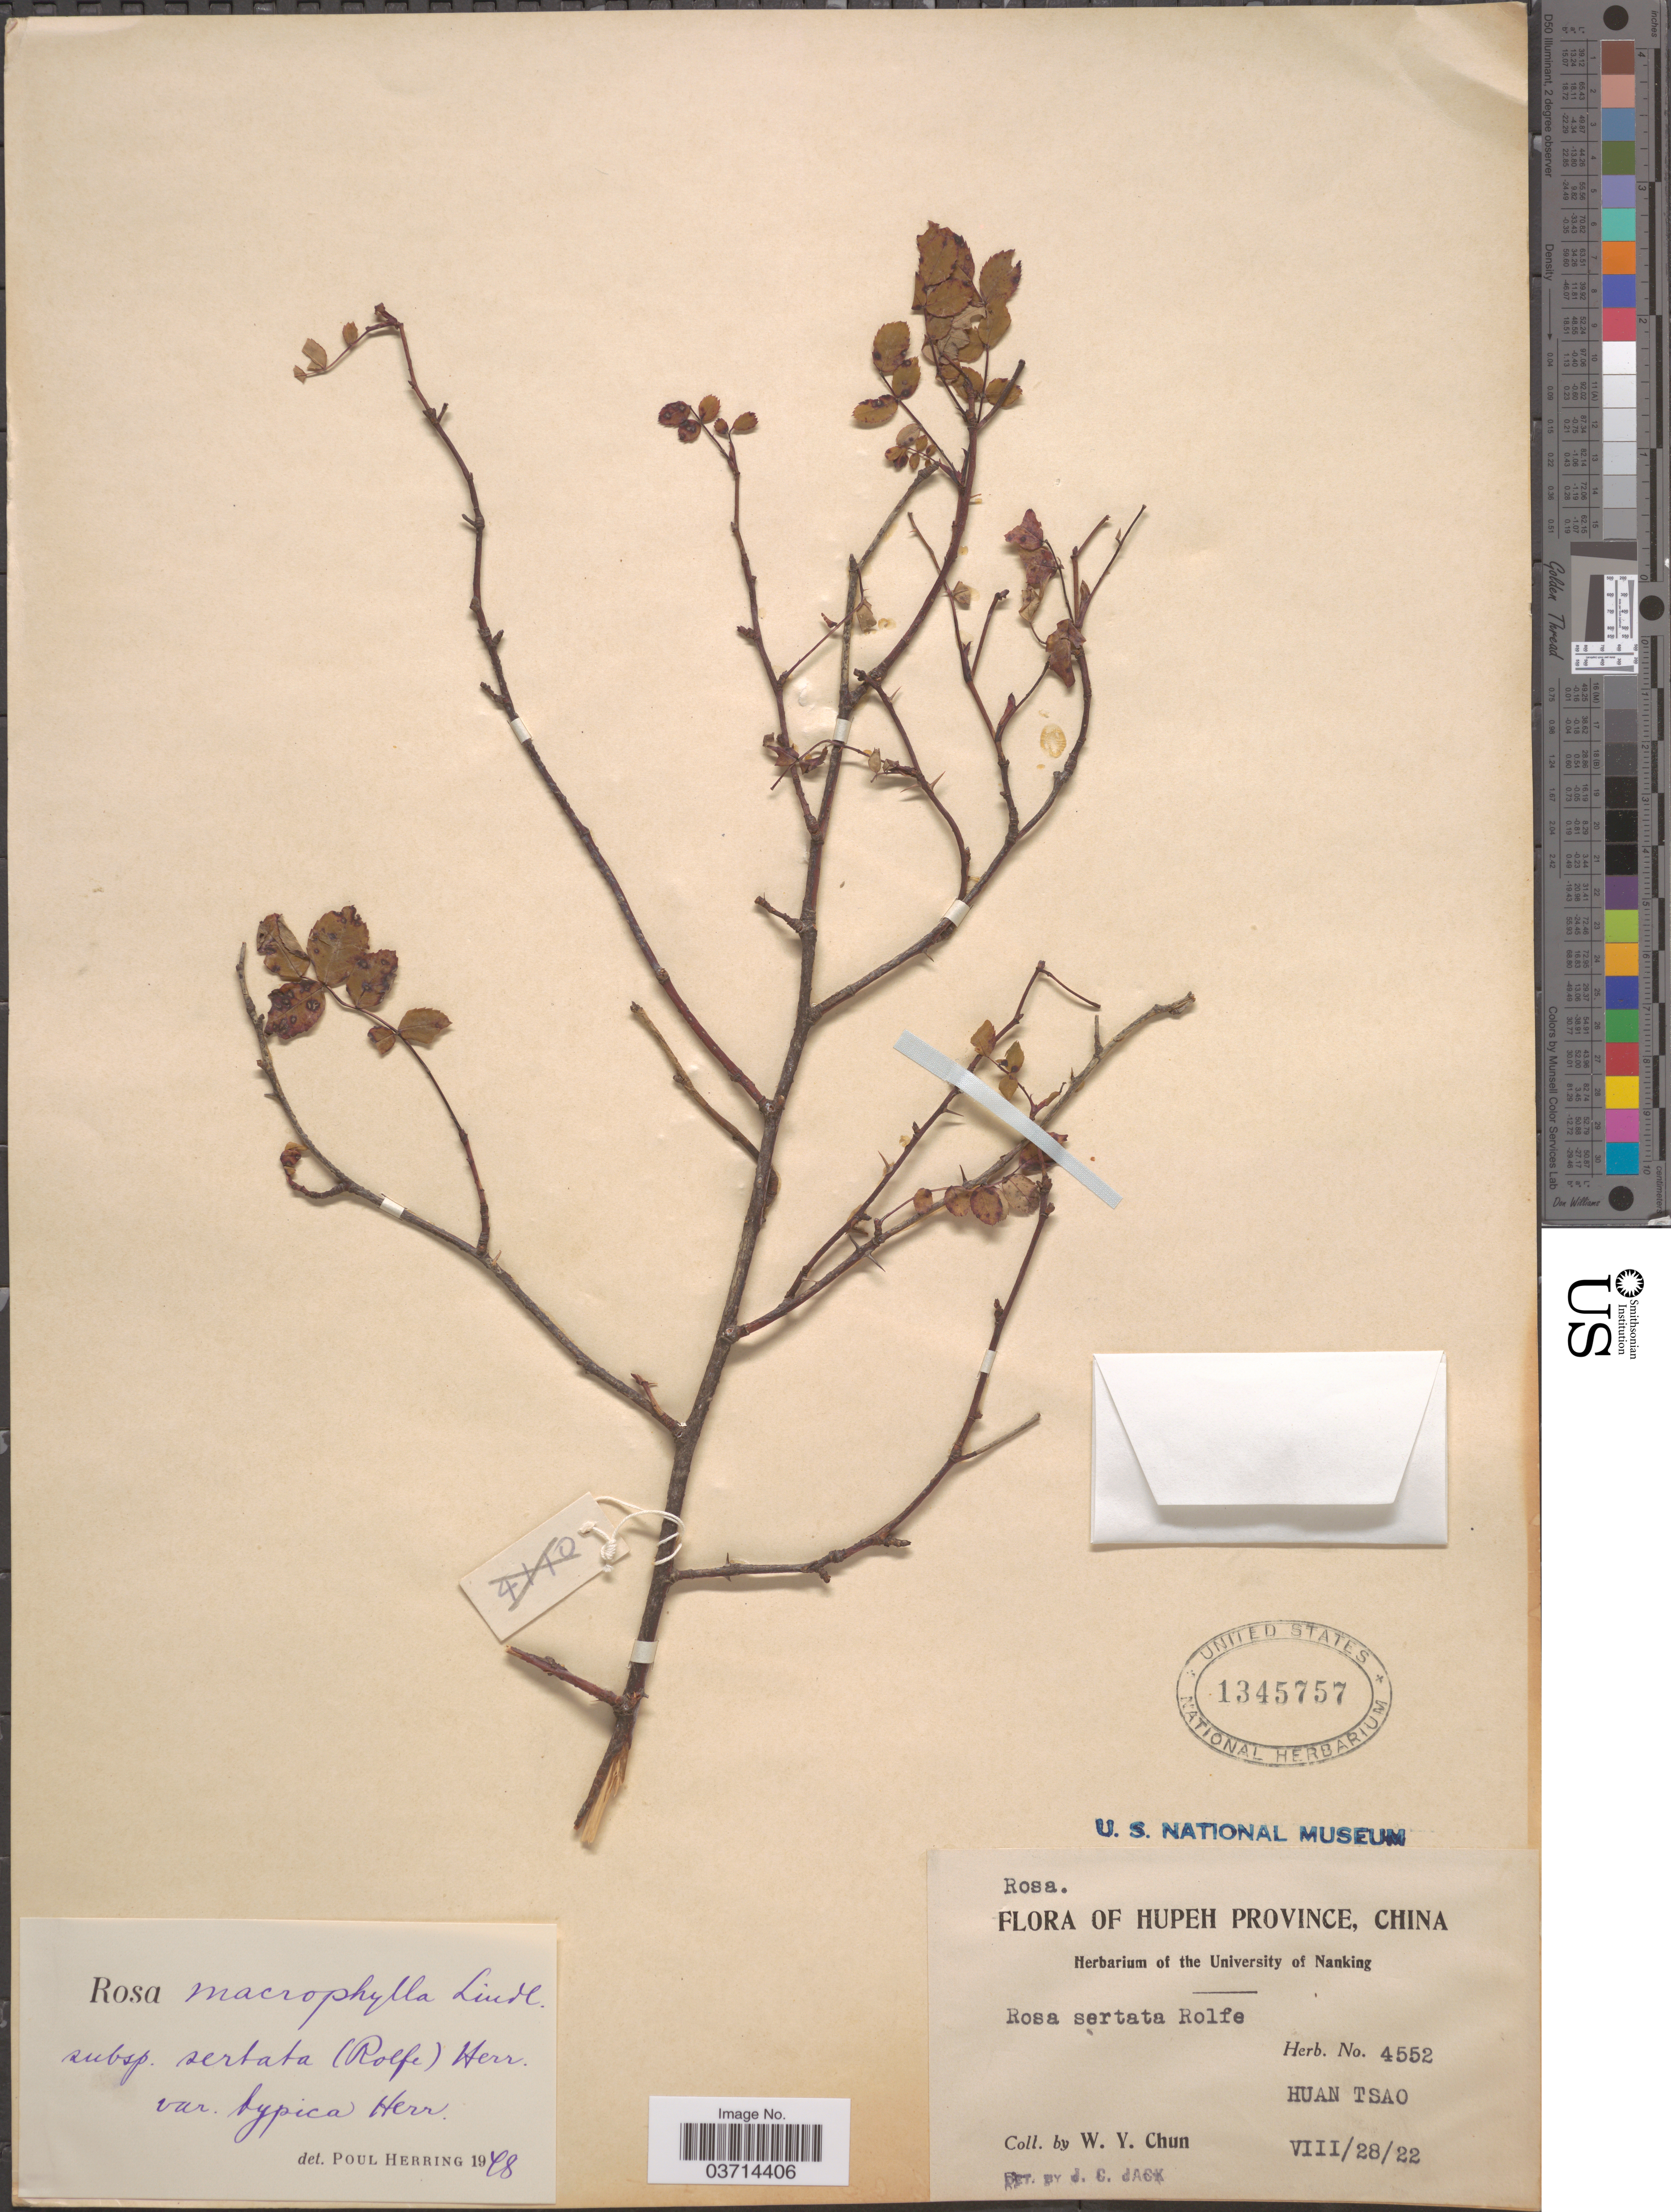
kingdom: Plantae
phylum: Tracheophyta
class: Magnoliopsida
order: Rosales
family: Rosaceae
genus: Rosa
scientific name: Rosa sertata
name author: Rolfe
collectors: W. Y. Chun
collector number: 4552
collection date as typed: Transcribed d/m/y: 28/8/22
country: China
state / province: Hubei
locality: Hupeh Province. Huan Tsao.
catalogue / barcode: US 1345757